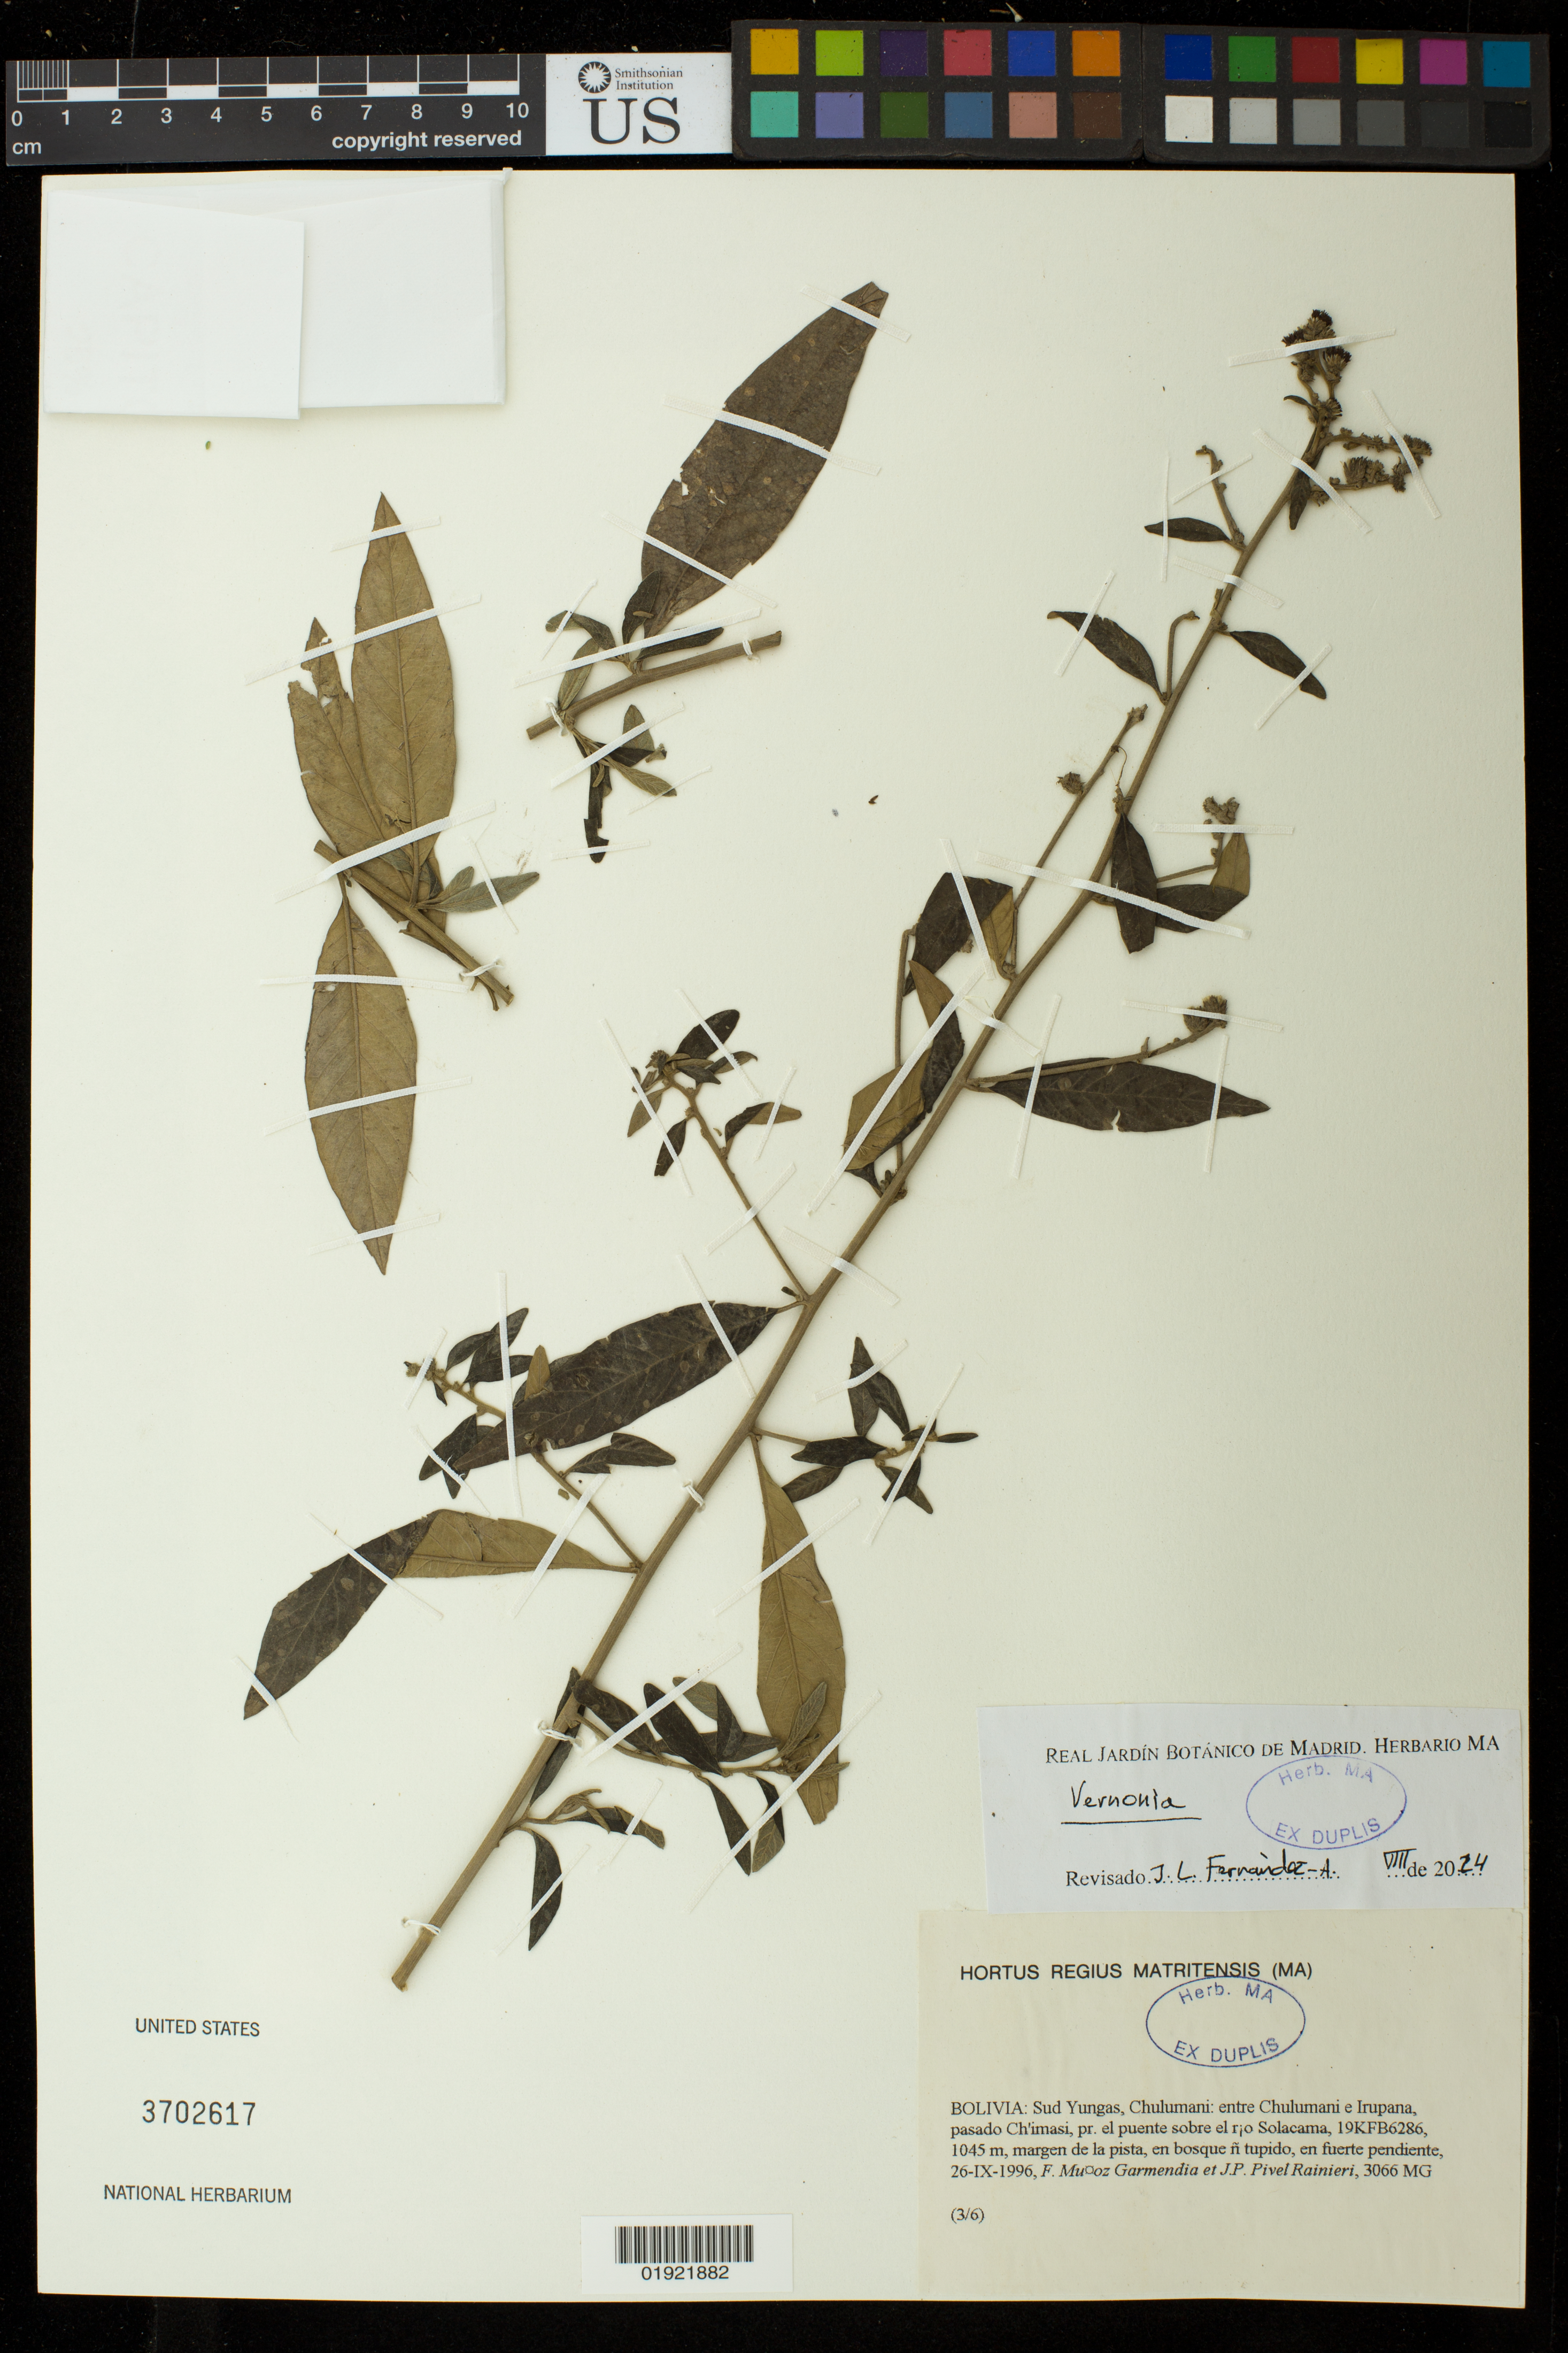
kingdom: Plantae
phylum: Tracheophyta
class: Magnoliopsida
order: Asterales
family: Asteraceae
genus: Vernonia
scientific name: Vernonia sp.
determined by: Fernández-Alonso, J. L.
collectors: F. Muñoz Garmendia & J. Rainieri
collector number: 3066 MG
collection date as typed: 26-IX-1996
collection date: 1996-09-26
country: Bolivia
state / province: La Paz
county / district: Sud Yungas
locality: Chulumani: entre Chulumani e Irupana, pasado Ch'imasi, pr. el puente sobre el rio Solacama, 19KFB6286, margen de la pista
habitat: en bosque fi tupido, en fuerte pendiente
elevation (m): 1045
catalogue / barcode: US 3702617